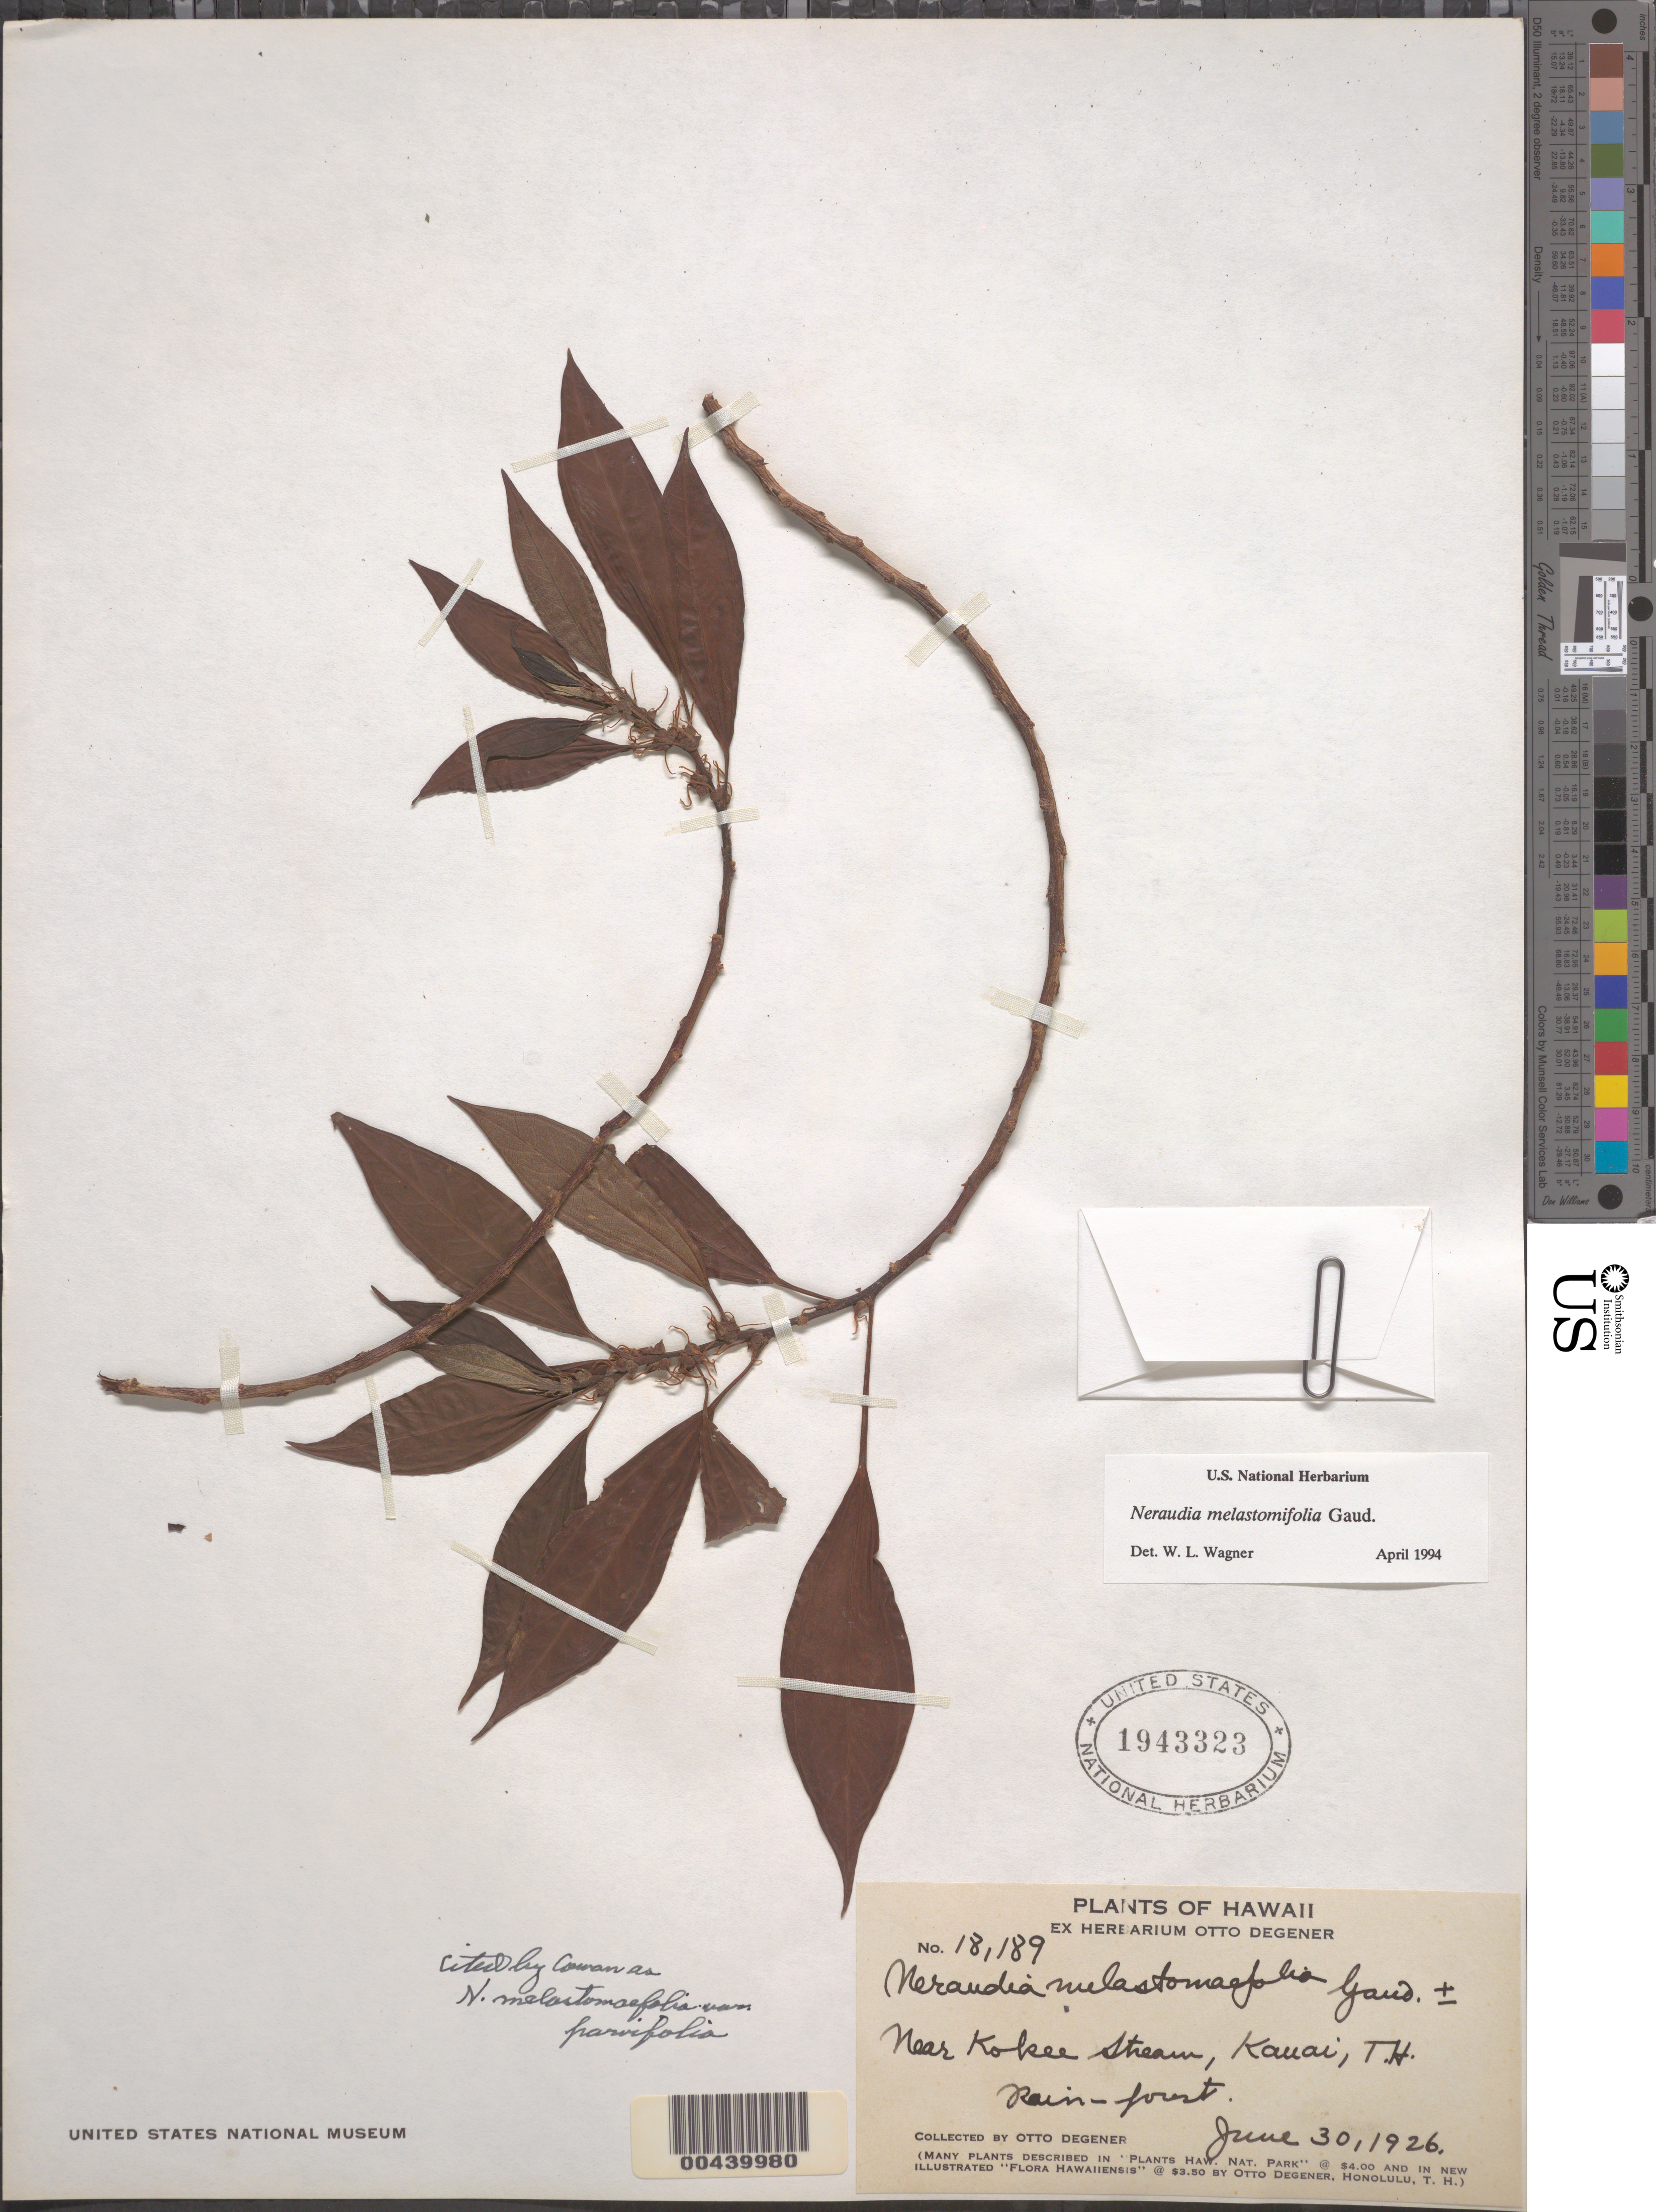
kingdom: Plantae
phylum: Tracheophyta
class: Magnoliopsida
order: Rosales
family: Urticaceae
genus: Neraudia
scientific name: Neraudia melastomifolia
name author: Gaudich.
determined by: Wagner, W. L., (BOT), Smithsonian Institution - National Museum of Natural History (UNITED STATES)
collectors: O. Degener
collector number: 18189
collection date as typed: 30 Jun 1926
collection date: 1926-06-30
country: United States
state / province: Hawaii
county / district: Kauai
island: Kaua'i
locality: Near Kokee Stream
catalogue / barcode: US 1943323